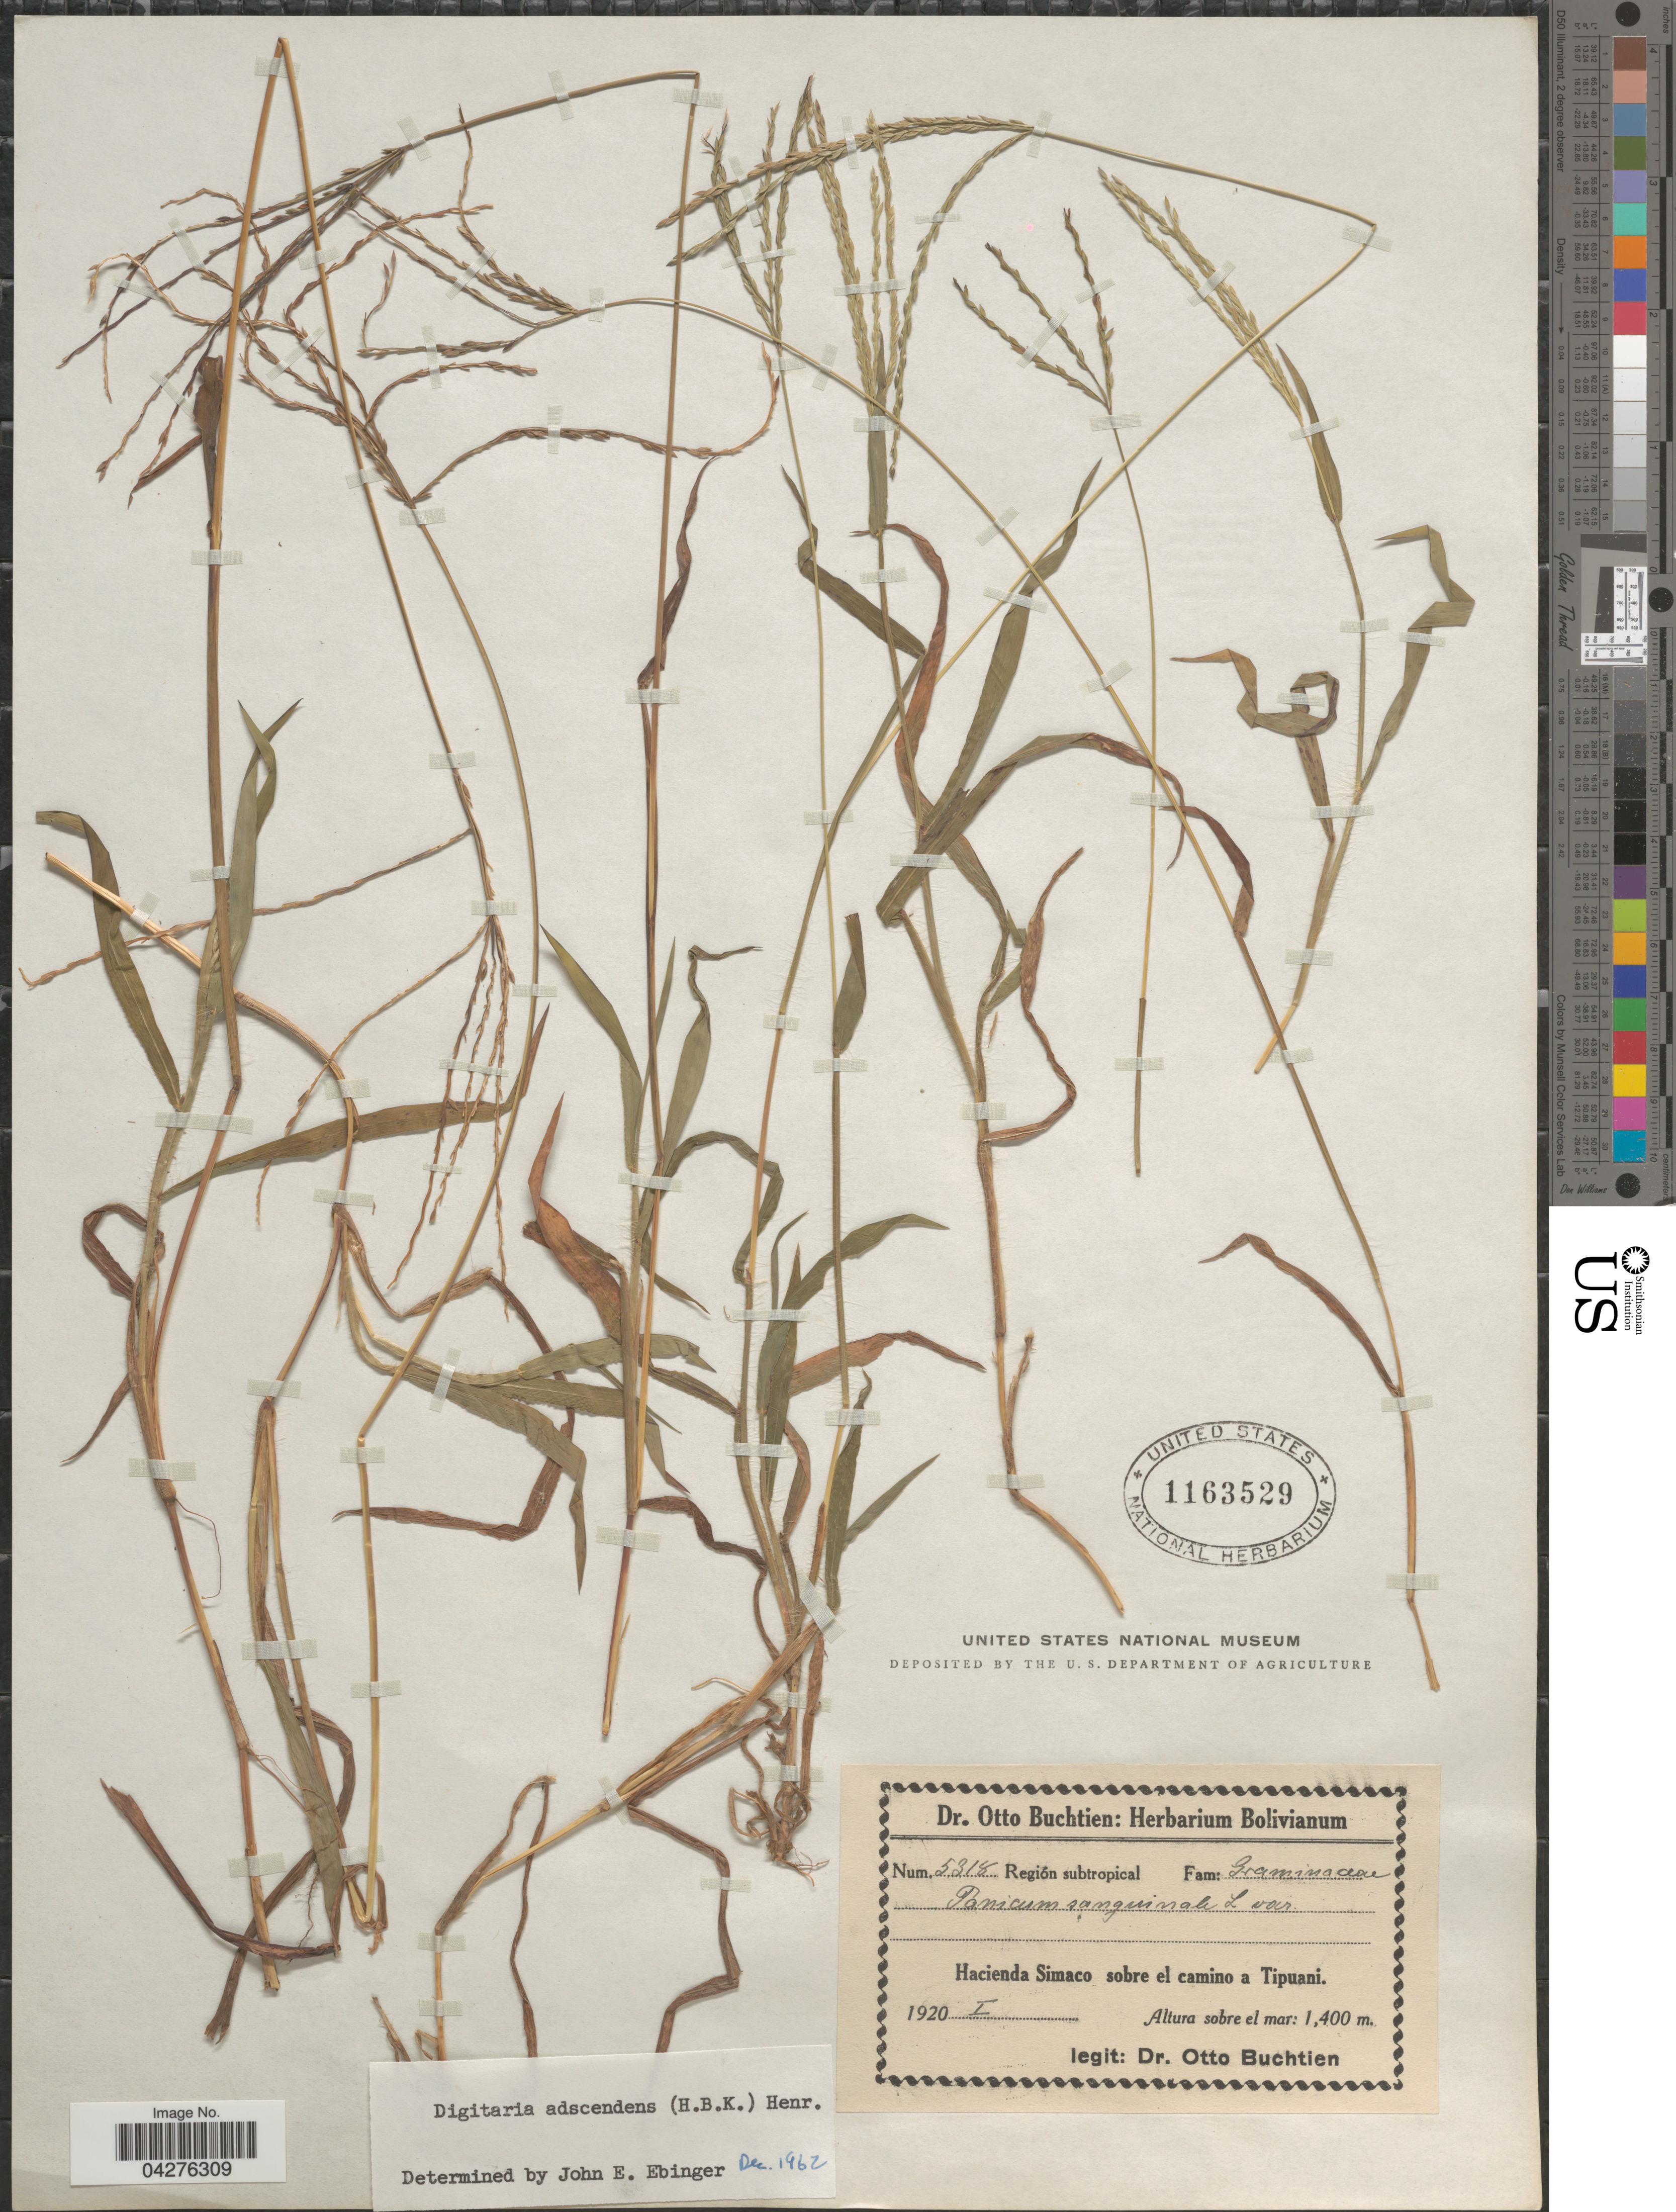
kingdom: Plantae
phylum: Tracheophyta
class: Liliopsida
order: Poales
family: Poaceae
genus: Digitaria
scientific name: Digitaria ciliaris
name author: (Retz.) Koeler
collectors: O. Buchtien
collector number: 5318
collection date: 1920-01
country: Bolivia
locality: Región subtropical. Hacienda Simaco sobre el camino a Tipuani.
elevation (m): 1400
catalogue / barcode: US 1163529